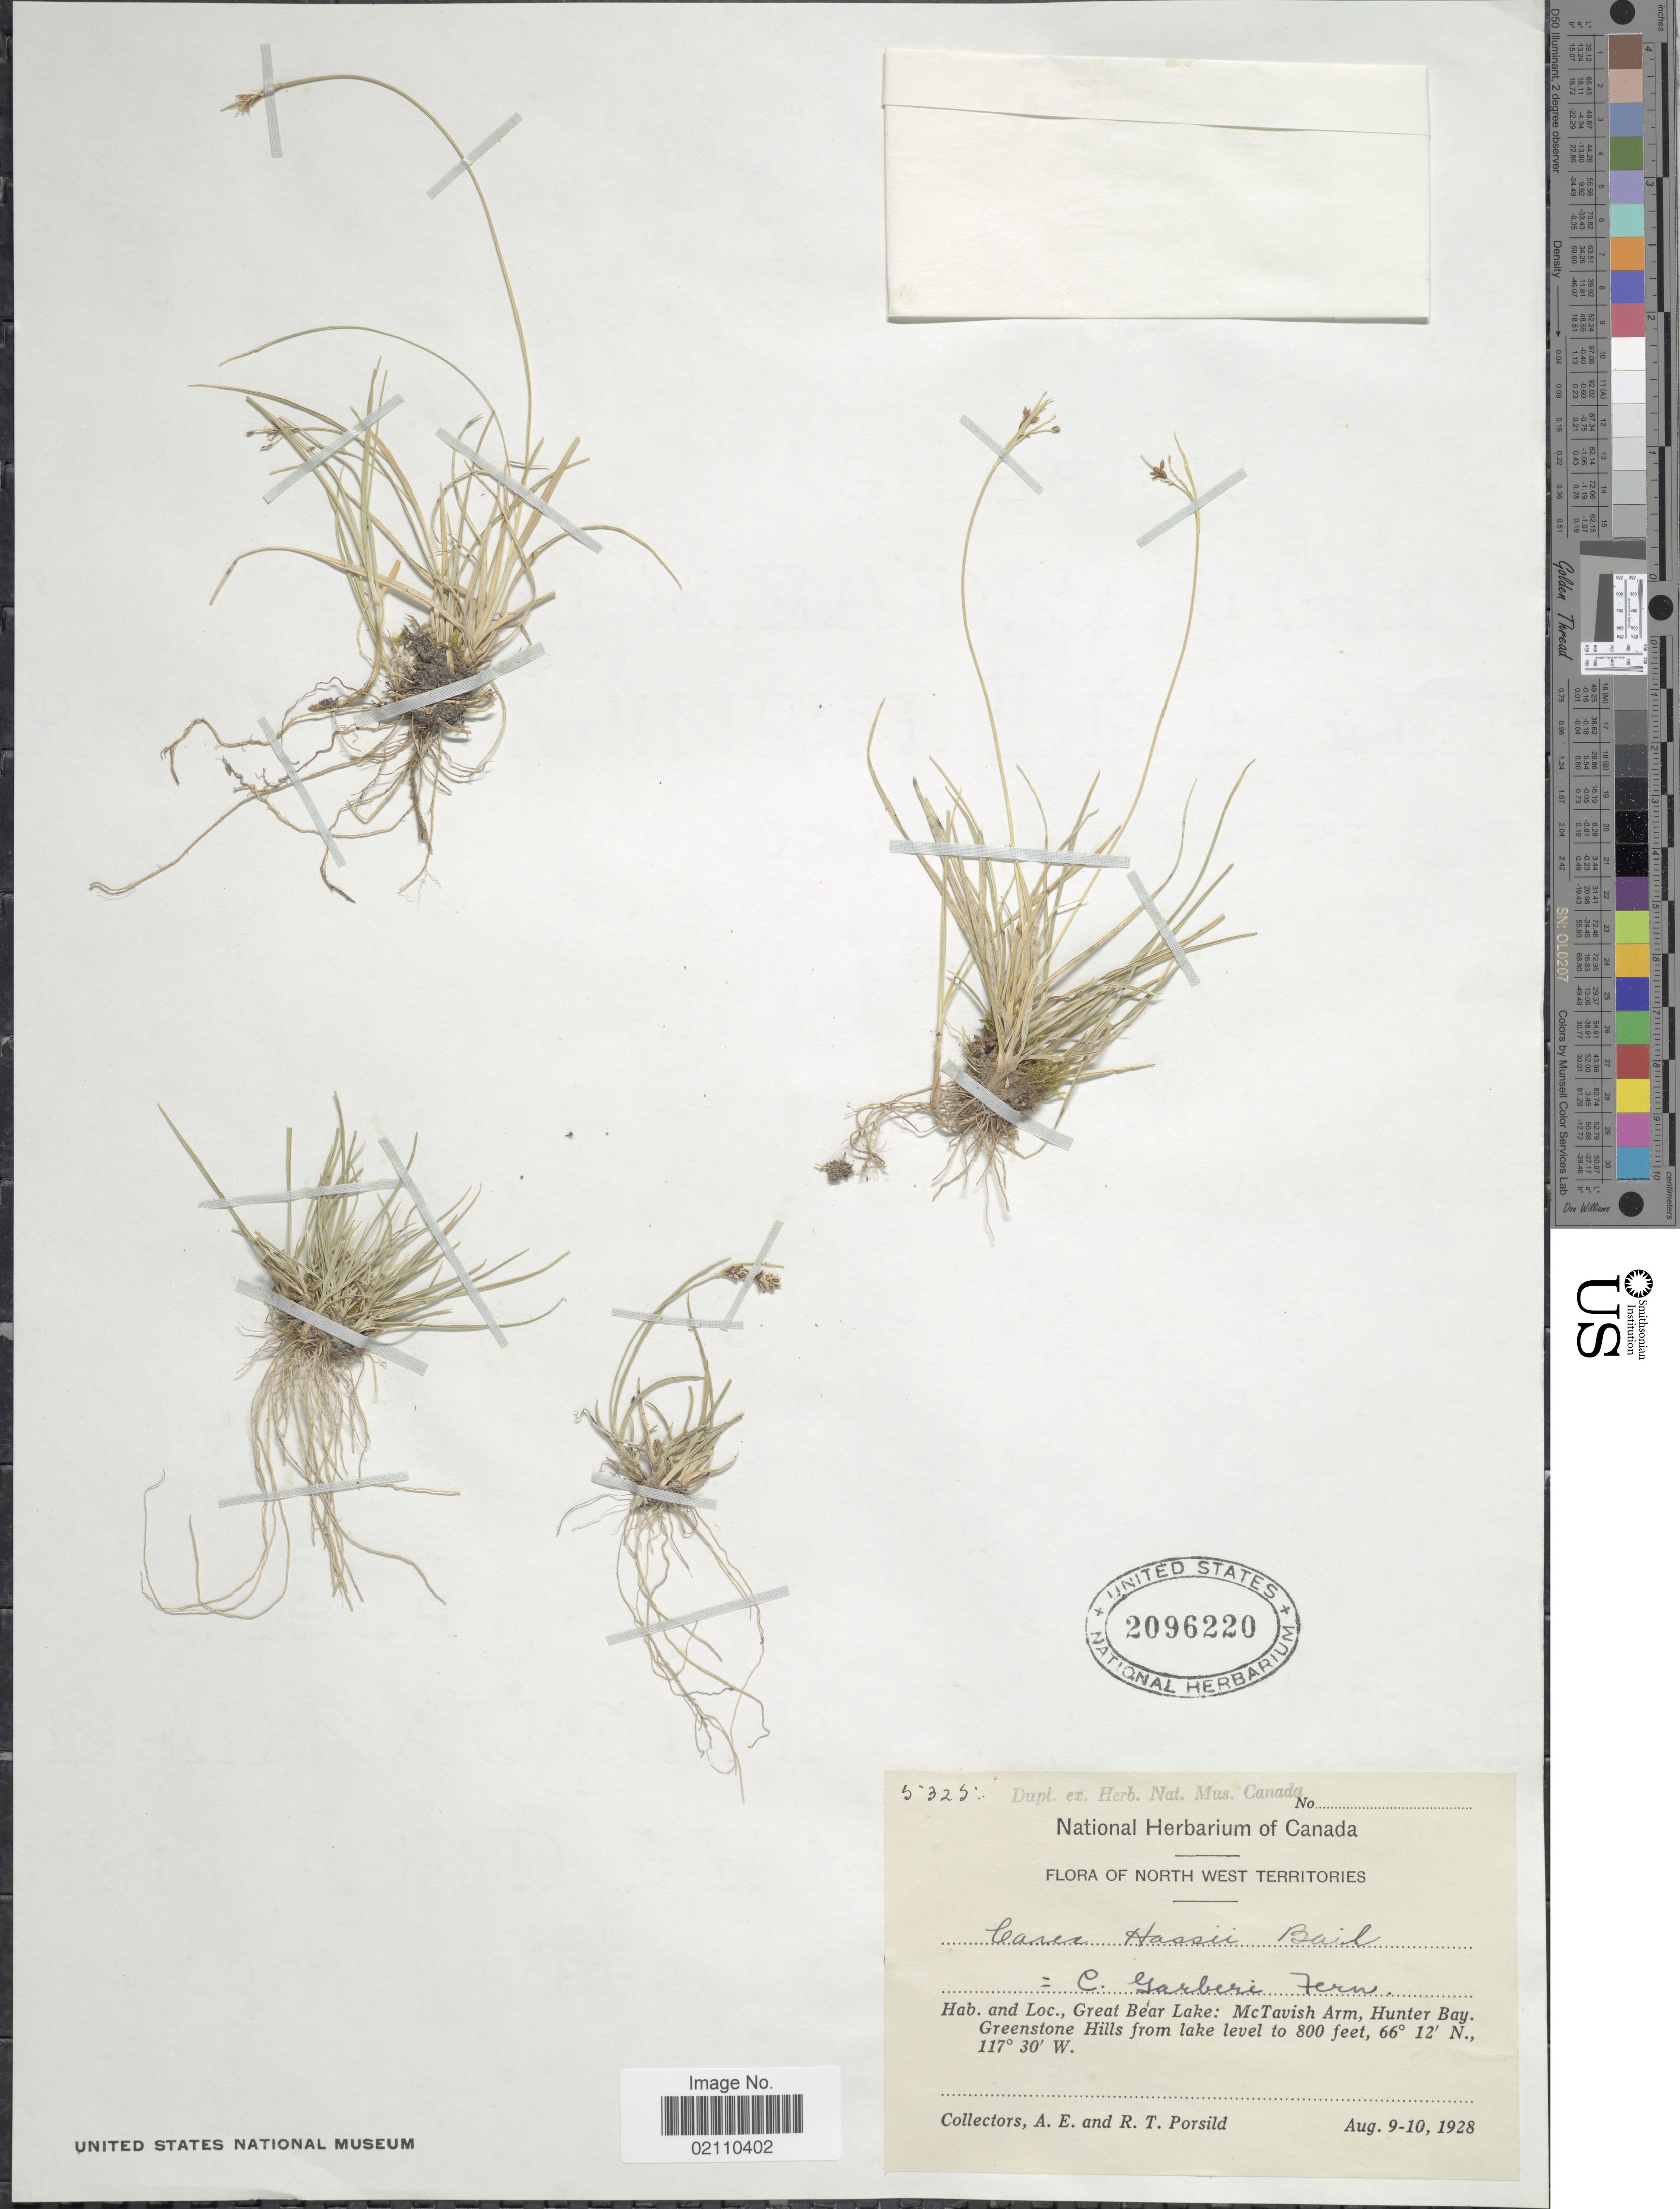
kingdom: Plantae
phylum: Tracheophyta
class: Liliopsida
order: Poales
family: Cyperaceae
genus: Carex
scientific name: Carex garberi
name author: Fernald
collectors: A. E. Porsild & R. T. Porsild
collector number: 5325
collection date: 1928-08-09/1928-08-10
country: Canada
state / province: Northwest Territories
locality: Great Bear Lake: McTavish Arm, Hunter Bay, Greenstone Hills from lake level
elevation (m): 244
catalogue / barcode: US 2096220